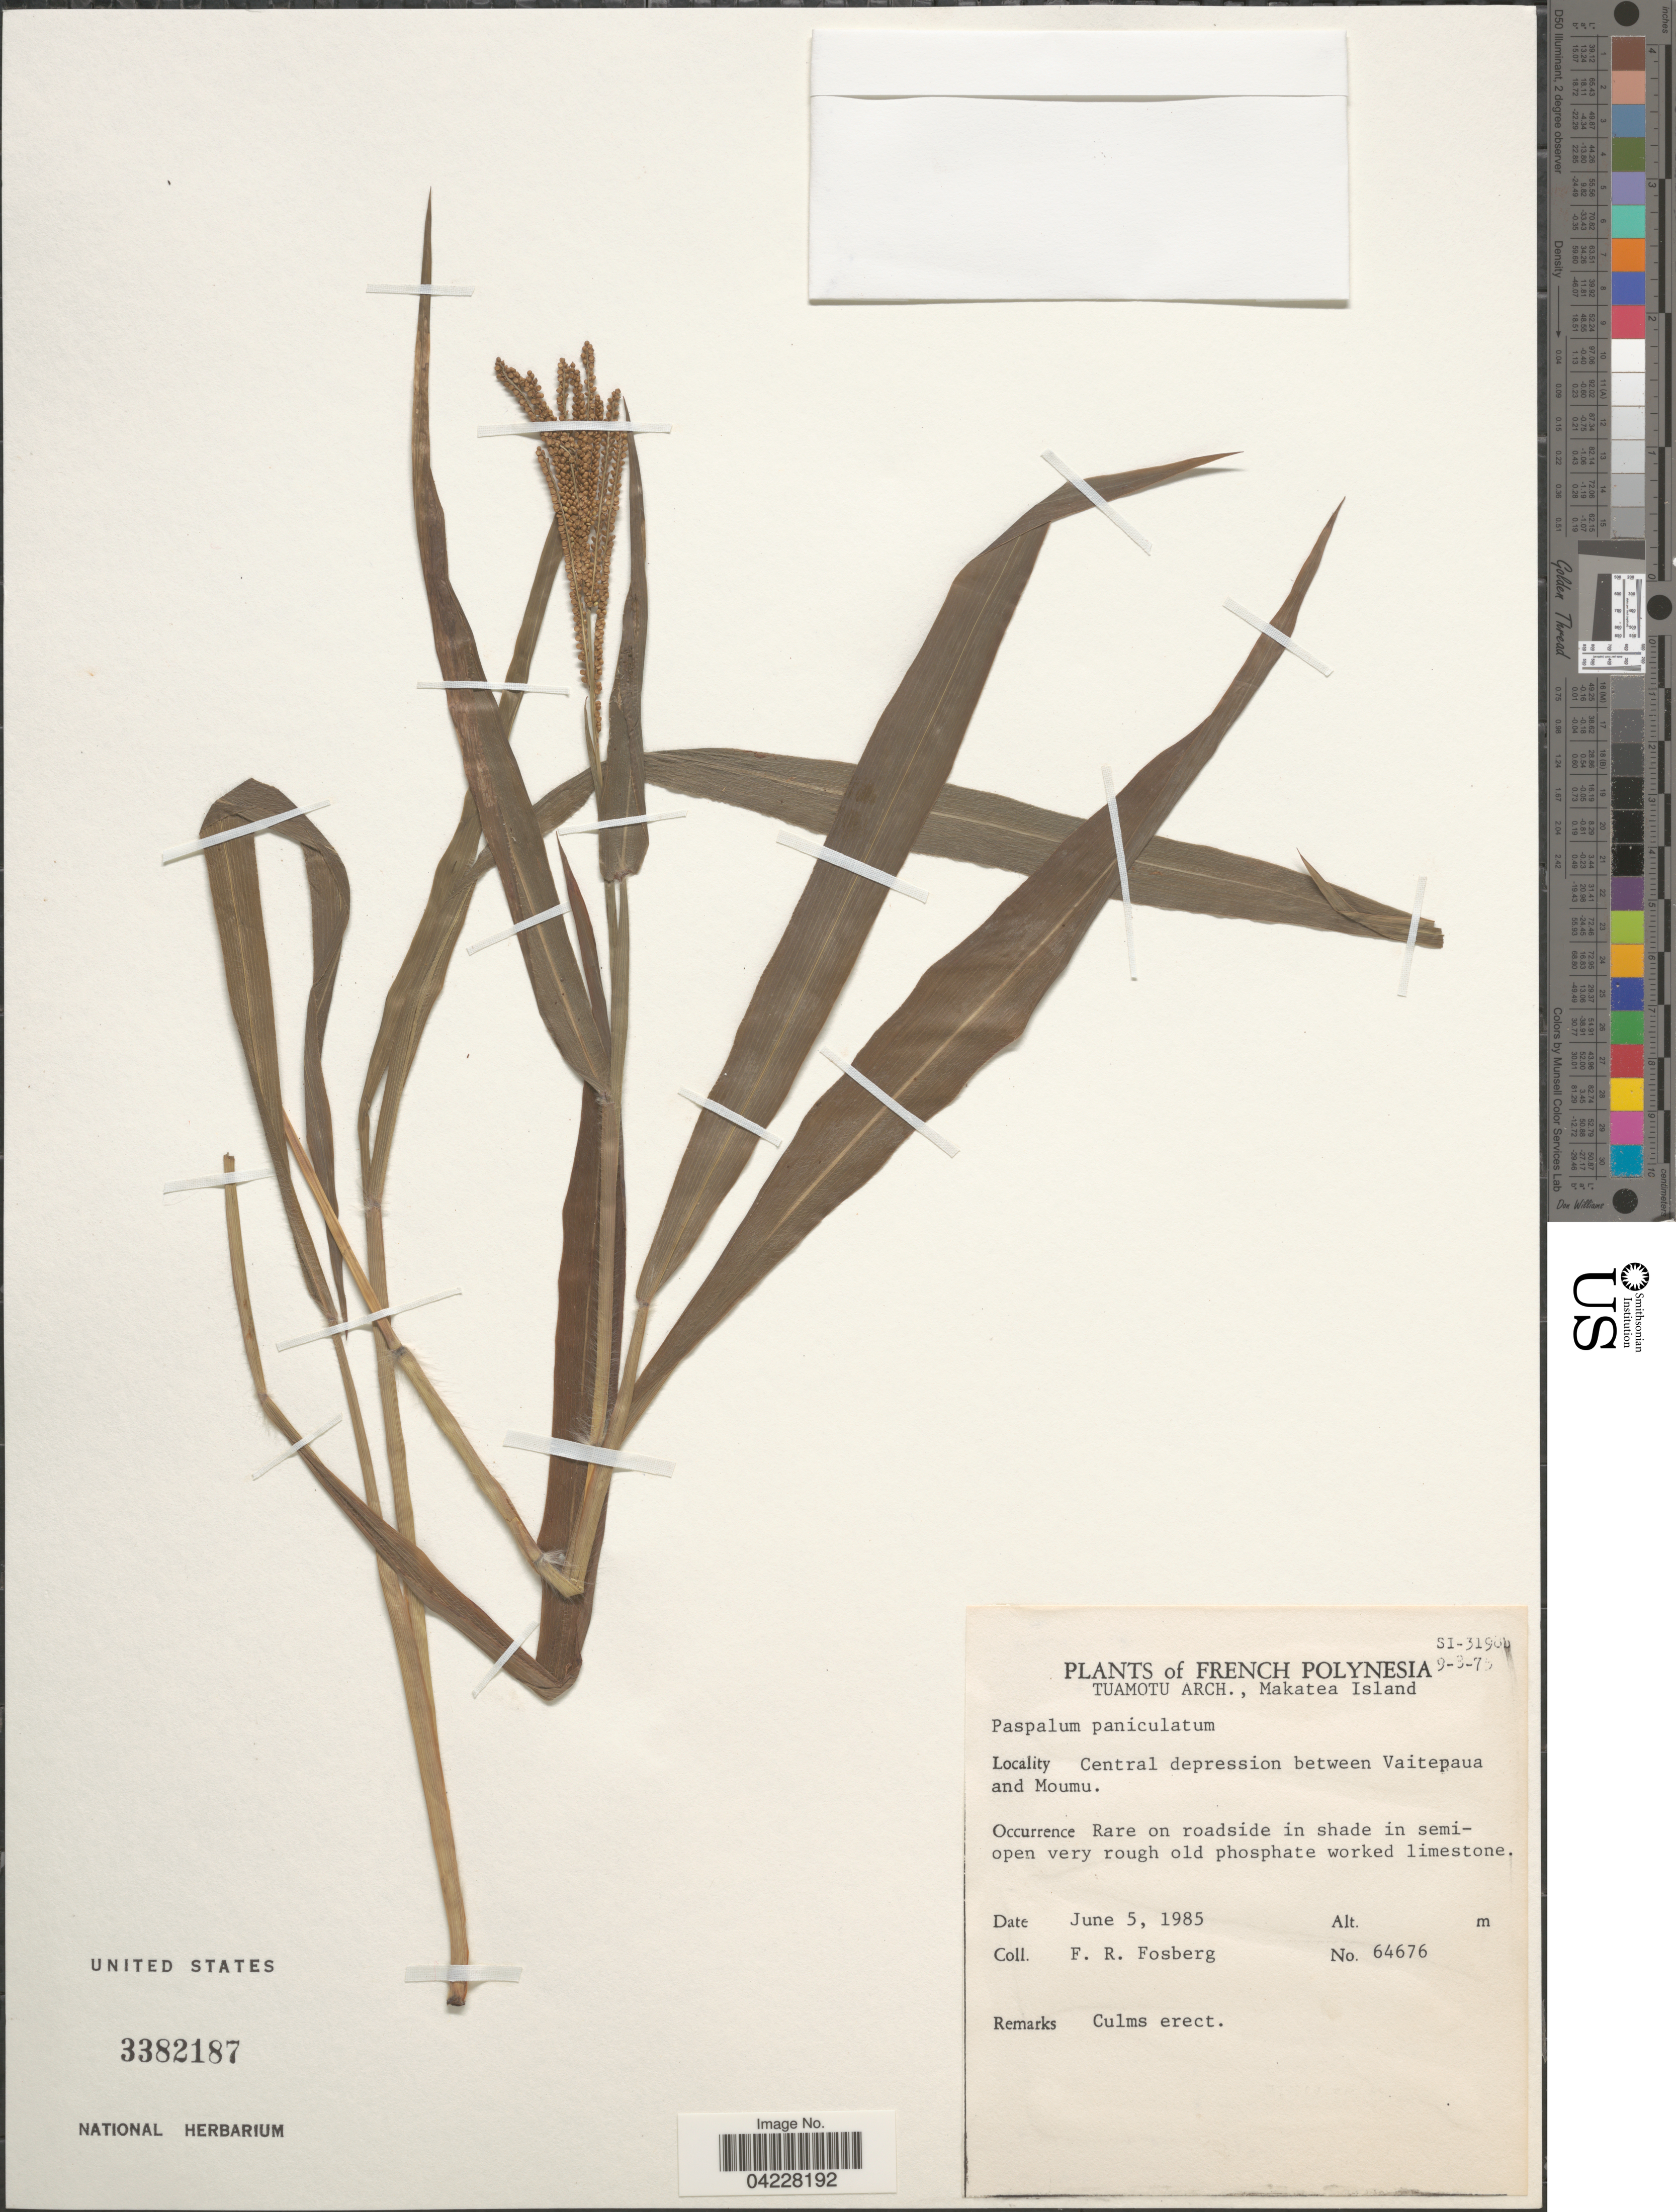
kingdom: Plantae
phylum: Tracheophyta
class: Liliopsida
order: Poales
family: Poaceae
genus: Paspalum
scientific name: Paspalum paniculatum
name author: L.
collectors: F. R. Fosberg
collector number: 64676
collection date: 1985-06-05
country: French Polynesia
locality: Tuamotu Arch., Makatea Island. Central depression between Vaitepaua and Moumu. Rare on roadside in shade in semi-open very rough old phosphate worked limestone.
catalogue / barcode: US 3382187